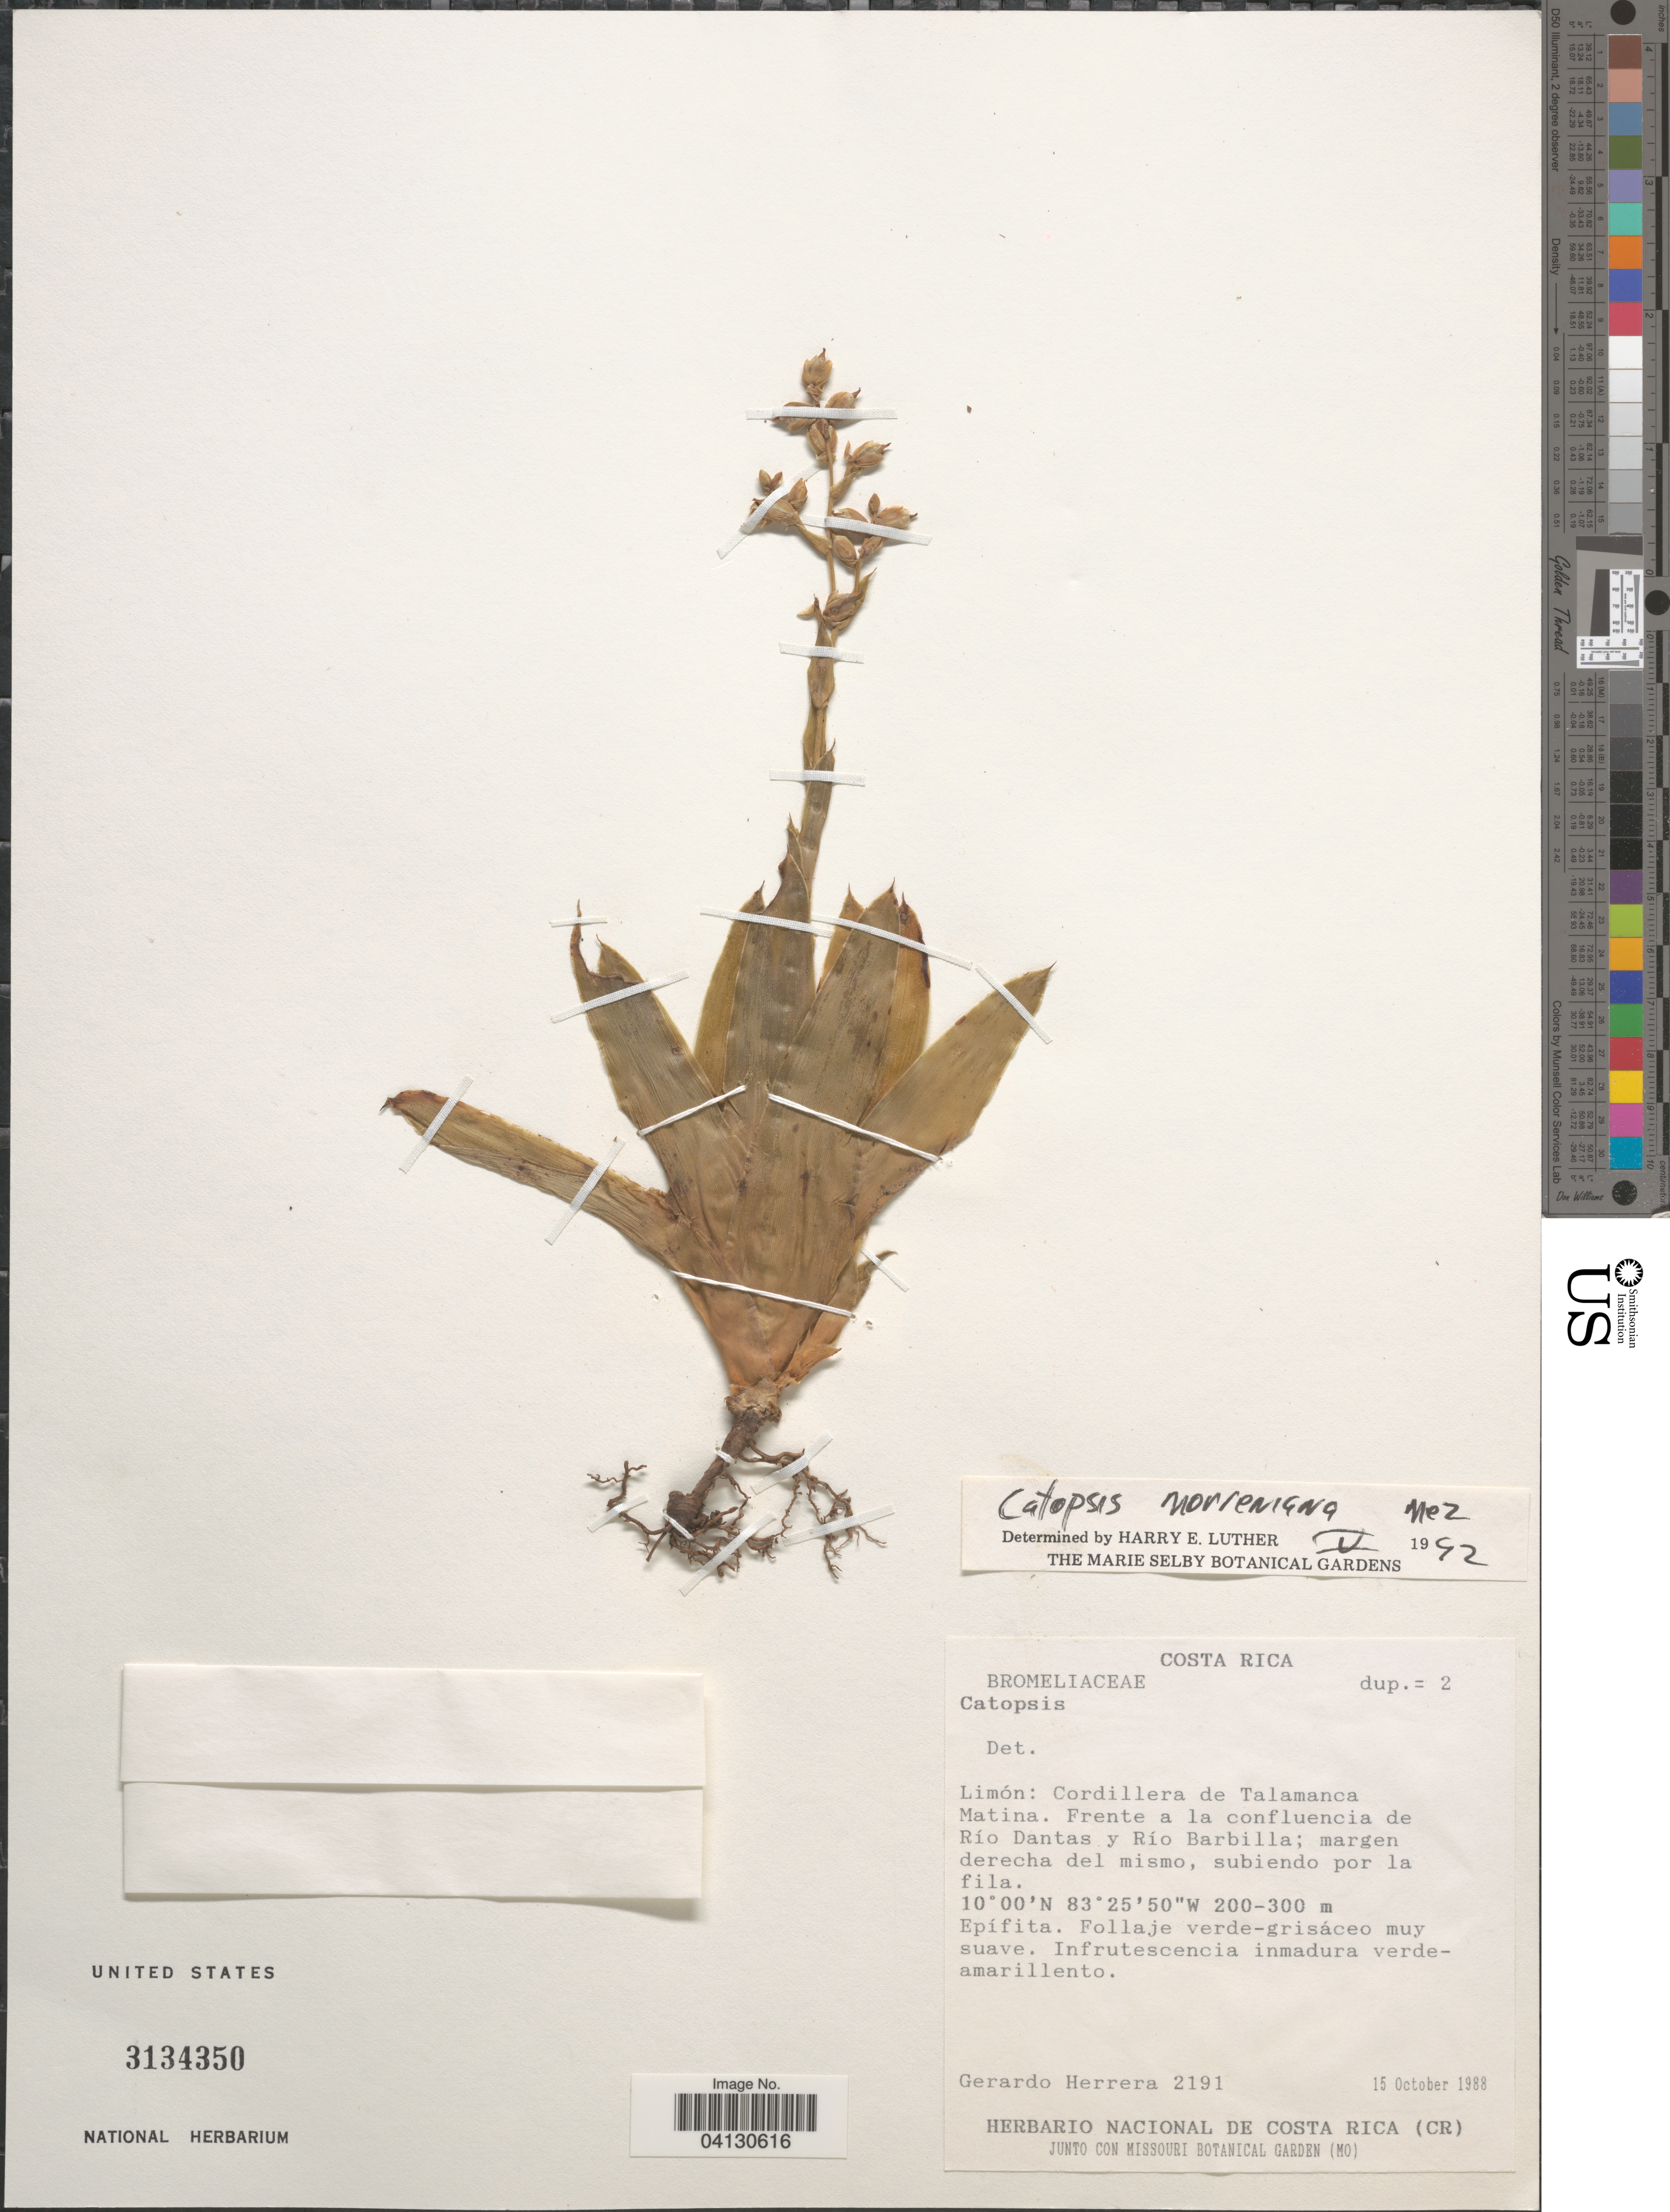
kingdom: Plantae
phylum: Tracheophyta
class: Liliopsida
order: Poales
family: Bromeliaceae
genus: Catopsis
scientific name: Catopsis morreniana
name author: Mez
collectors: G. Herrera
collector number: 2191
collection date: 1988-10-15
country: Costa Rica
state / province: Limón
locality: Cordillera de Talamanca. Matina. Frente a la confluencia de Río Dantas y Río Barbilla; margen derecha del mismo, subiendo por la fila.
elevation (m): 200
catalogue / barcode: US 3134350